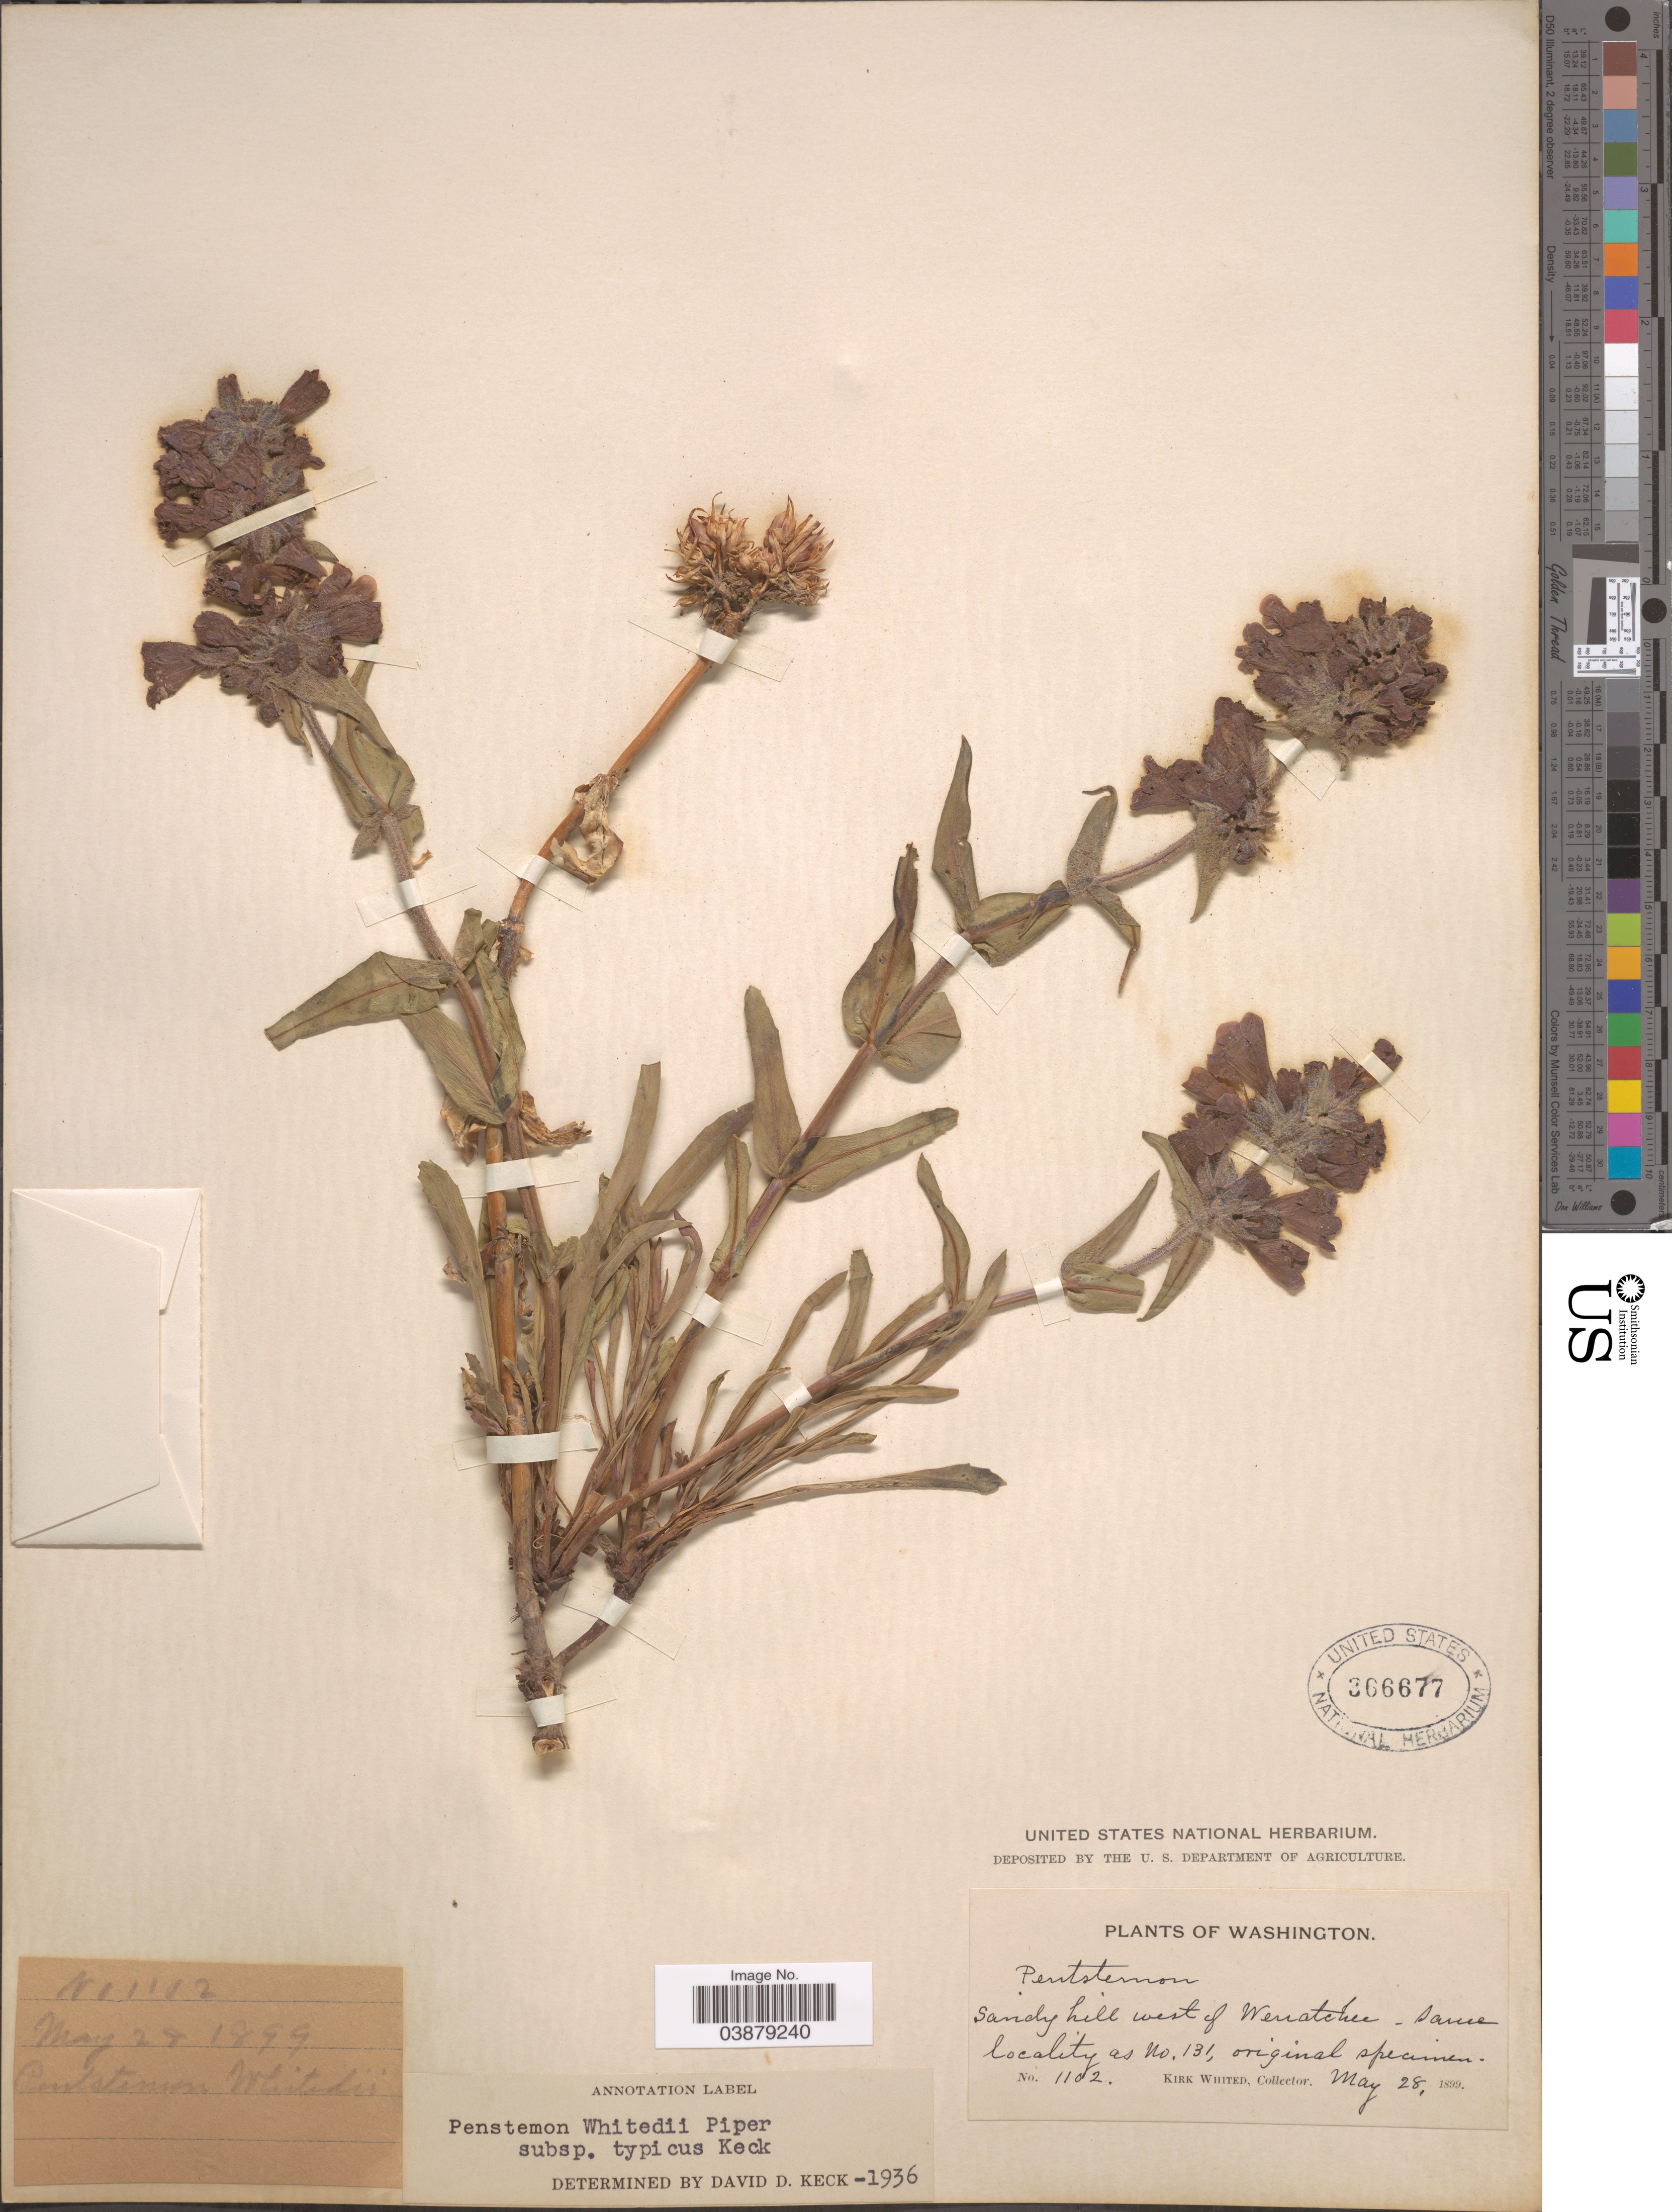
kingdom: Plantae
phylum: Tracheophyta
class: Magnoliopsida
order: Lamiales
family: Plantaginaceae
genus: Penstemon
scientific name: Penstemon whitedii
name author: Piper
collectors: K. Whited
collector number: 1102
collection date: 1899-05-28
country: United States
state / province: Washington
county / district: Chelan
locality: Sandy hills west of Wenatchee.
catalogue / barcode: US 366677